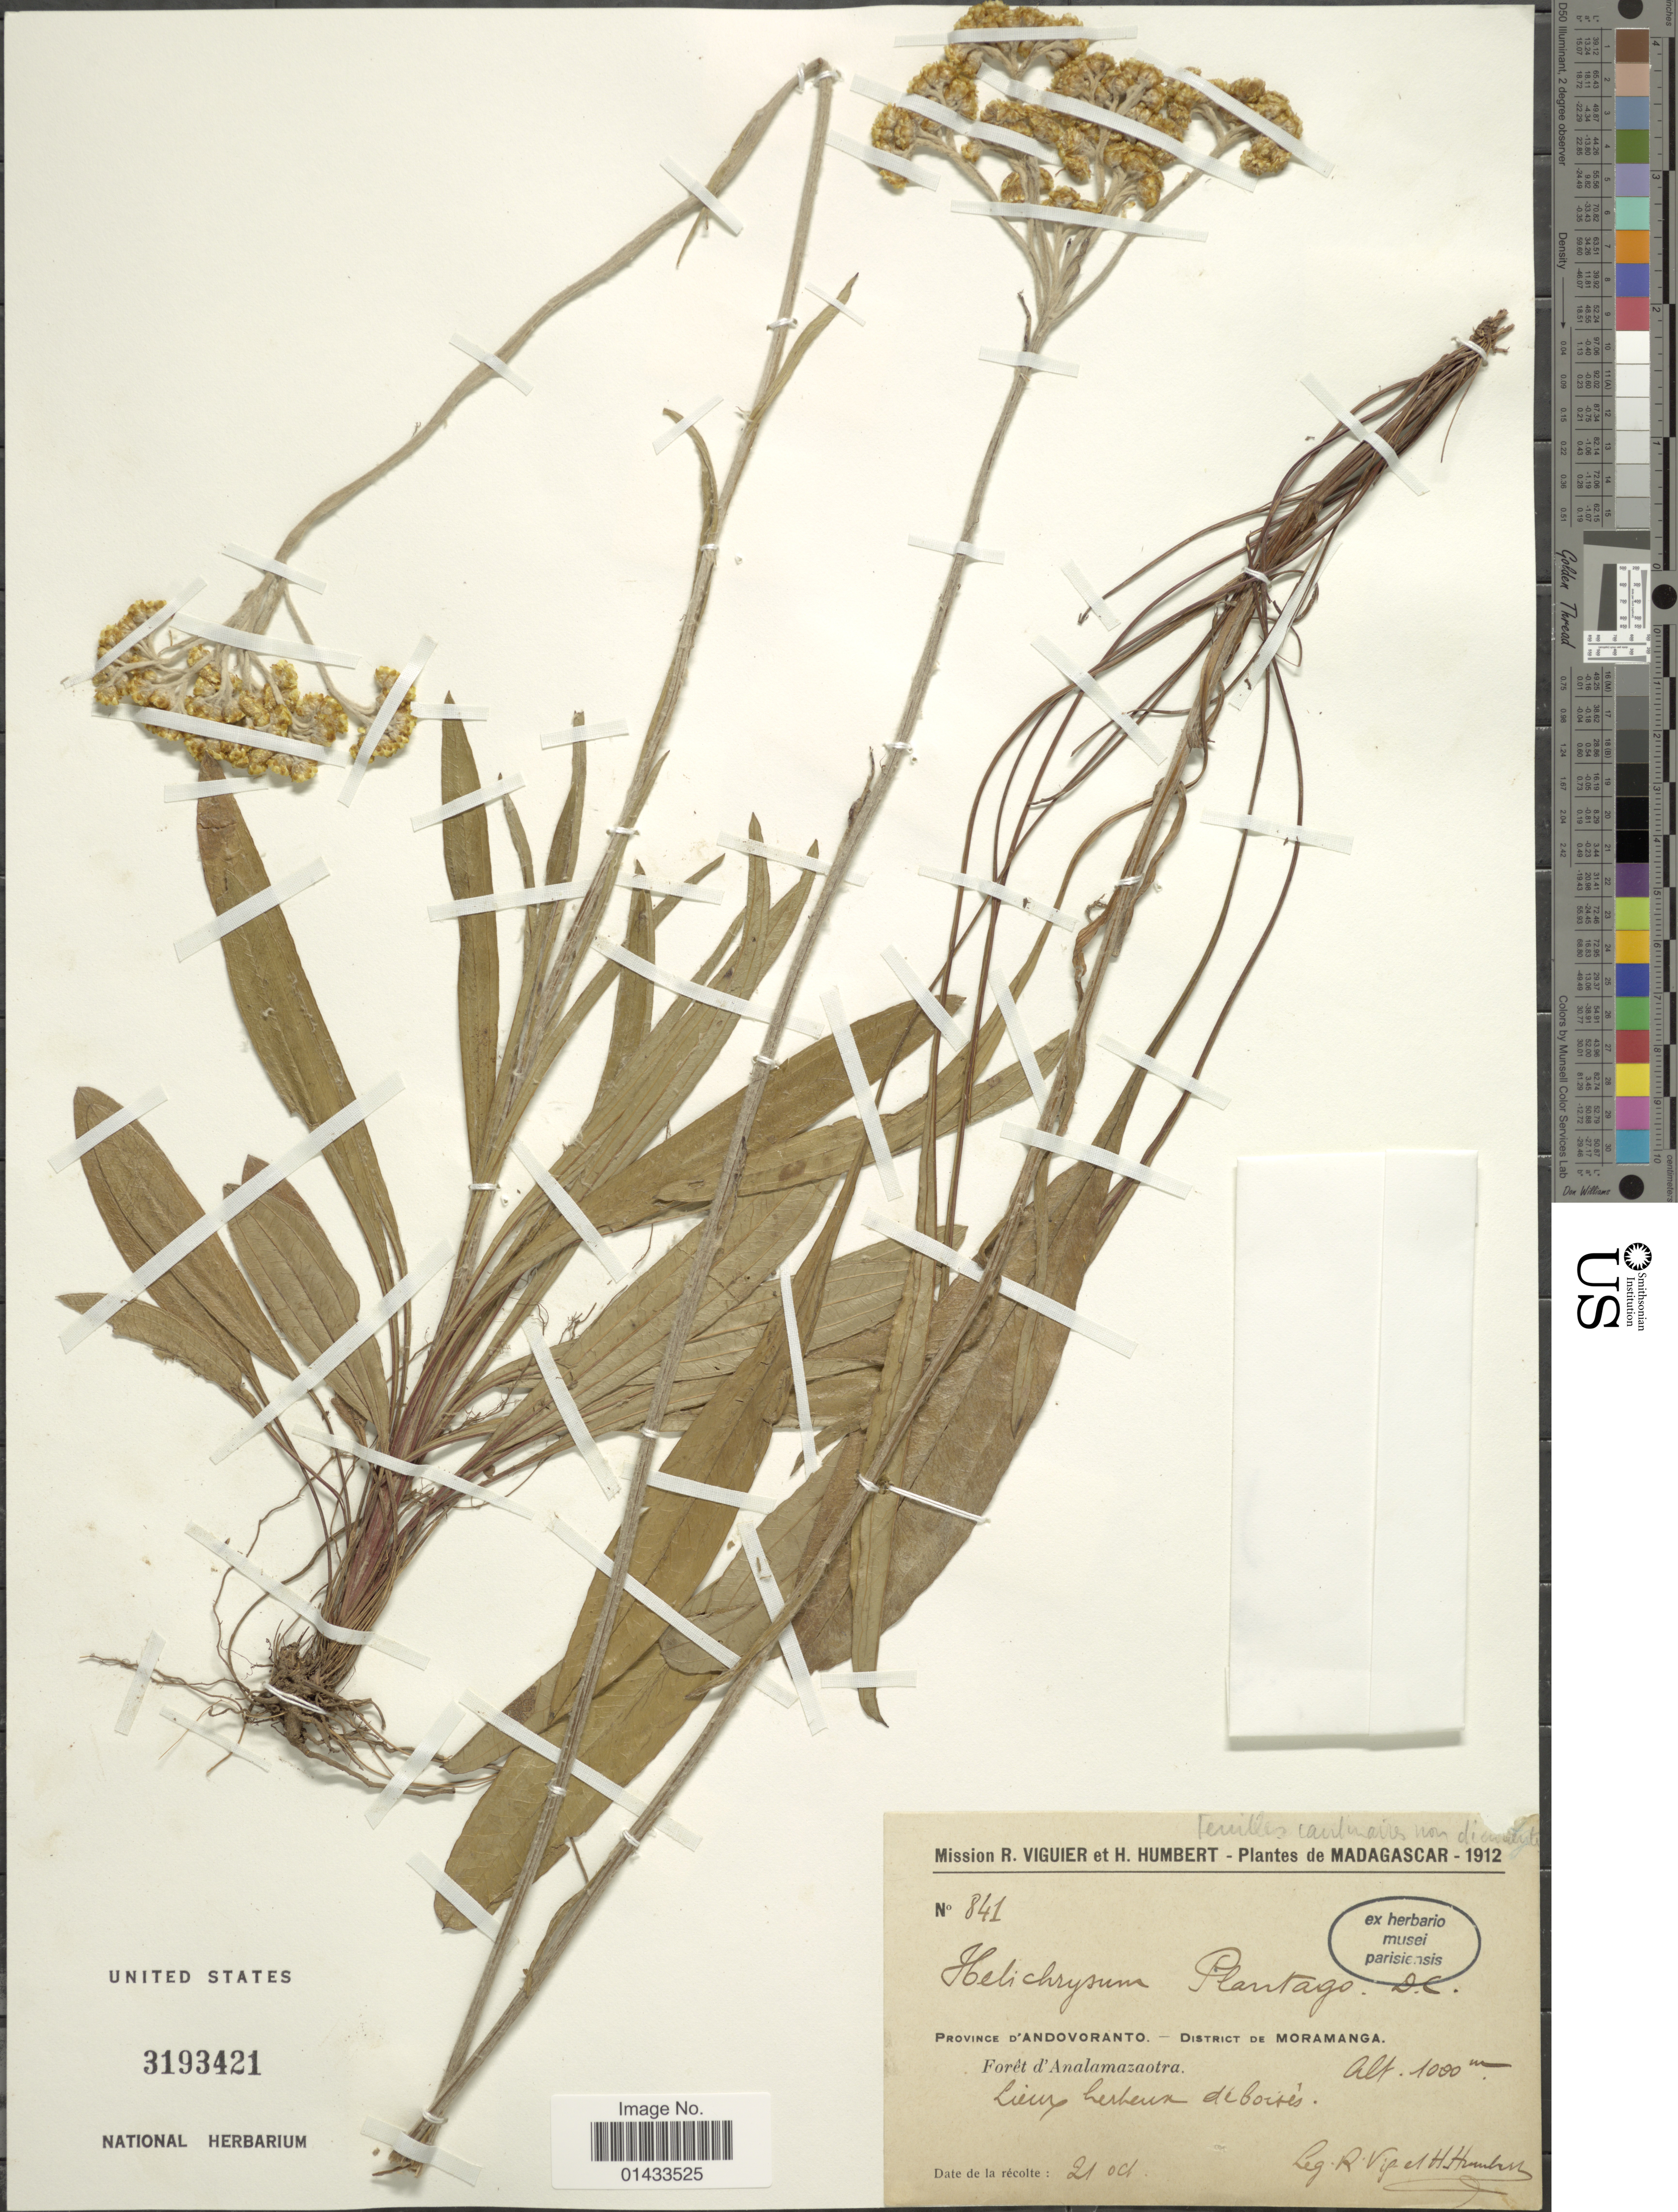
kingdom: Plantae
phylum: Tracheophyta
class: Magnoliopsida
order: Asterales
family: Asteraceae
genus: Helichrysum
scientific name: Helichrysum plantago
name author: DC.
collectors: R. Vip & H. Humbert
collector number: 841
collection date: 1912-10-21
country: Madagascar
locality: Province D' Andovoranti - District de Moramanga, Foret d' Analamazaotra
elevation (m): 1000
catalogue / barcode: US 3193421